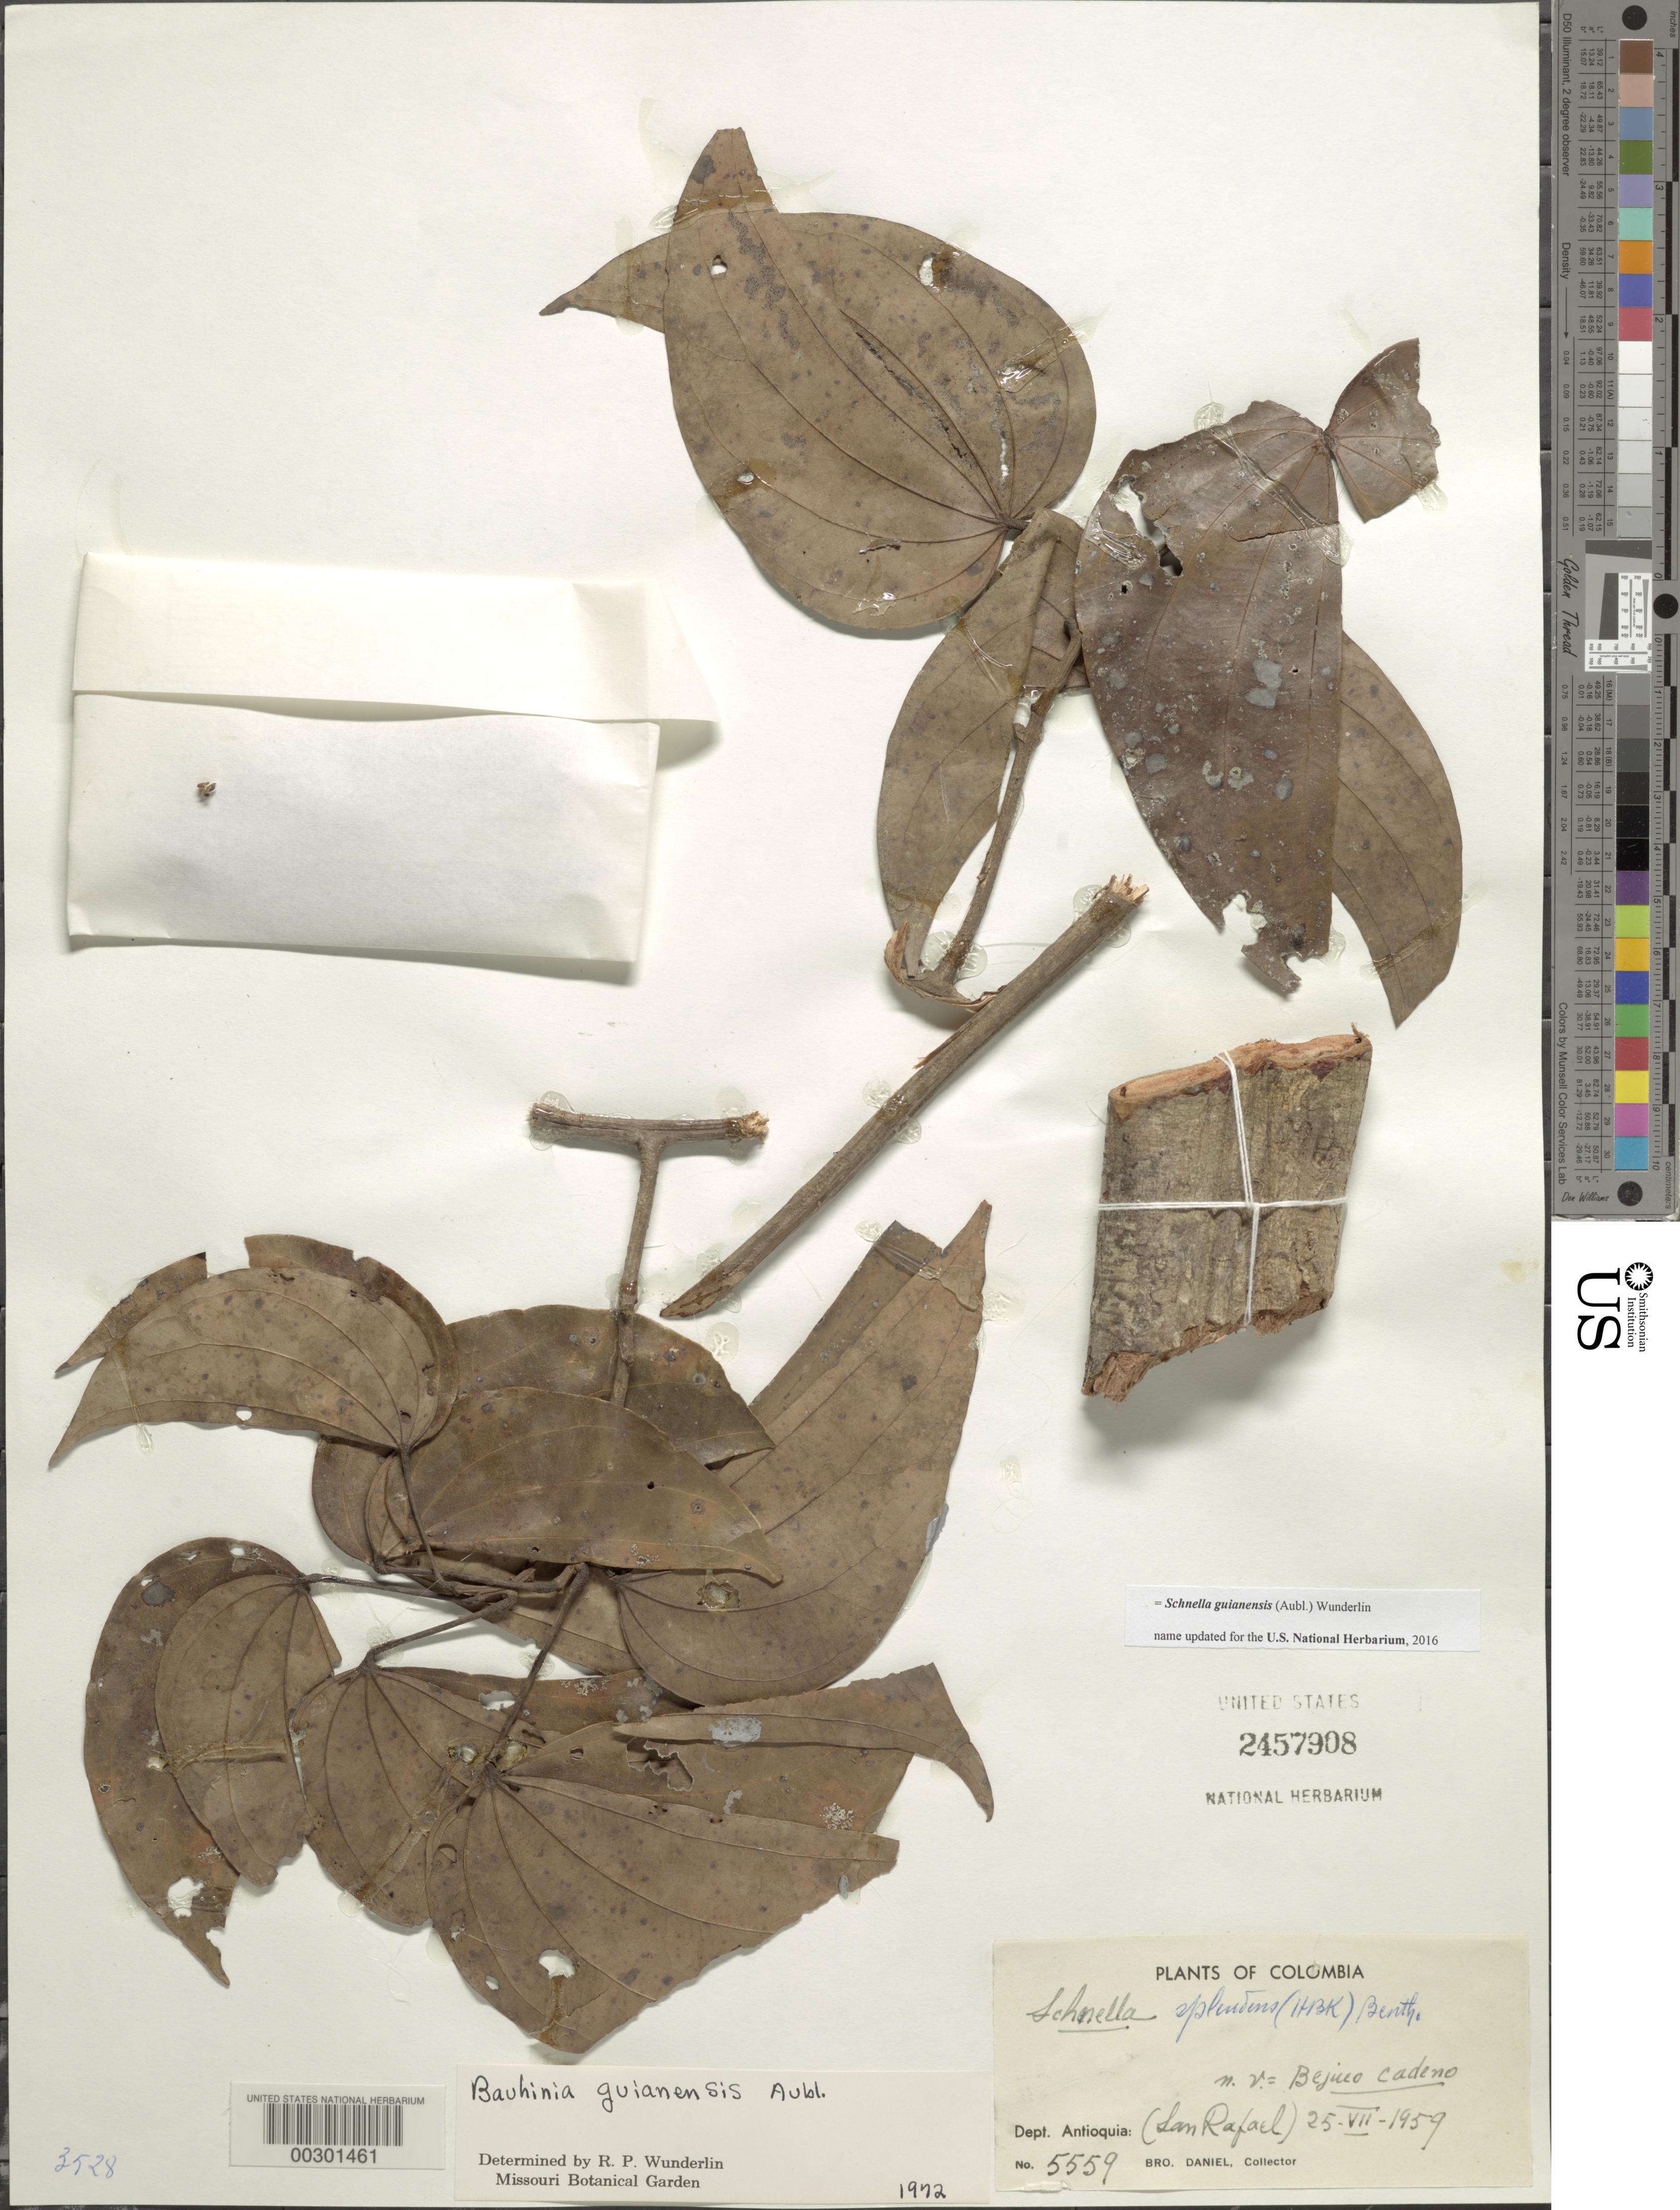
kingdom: Plantae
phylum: Tracheophyta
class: Magnoliopsida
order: Fabales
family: Fabaceae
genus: Schnella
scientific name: Schnella guianensis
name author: (Aubl.) Wunderlin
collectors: Bro. Daniel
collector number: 5559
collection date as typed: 25 Jul 1959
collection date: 1959-07-25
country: Colombia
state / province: Antioquia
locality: San Rafael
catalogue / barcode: US 2457908